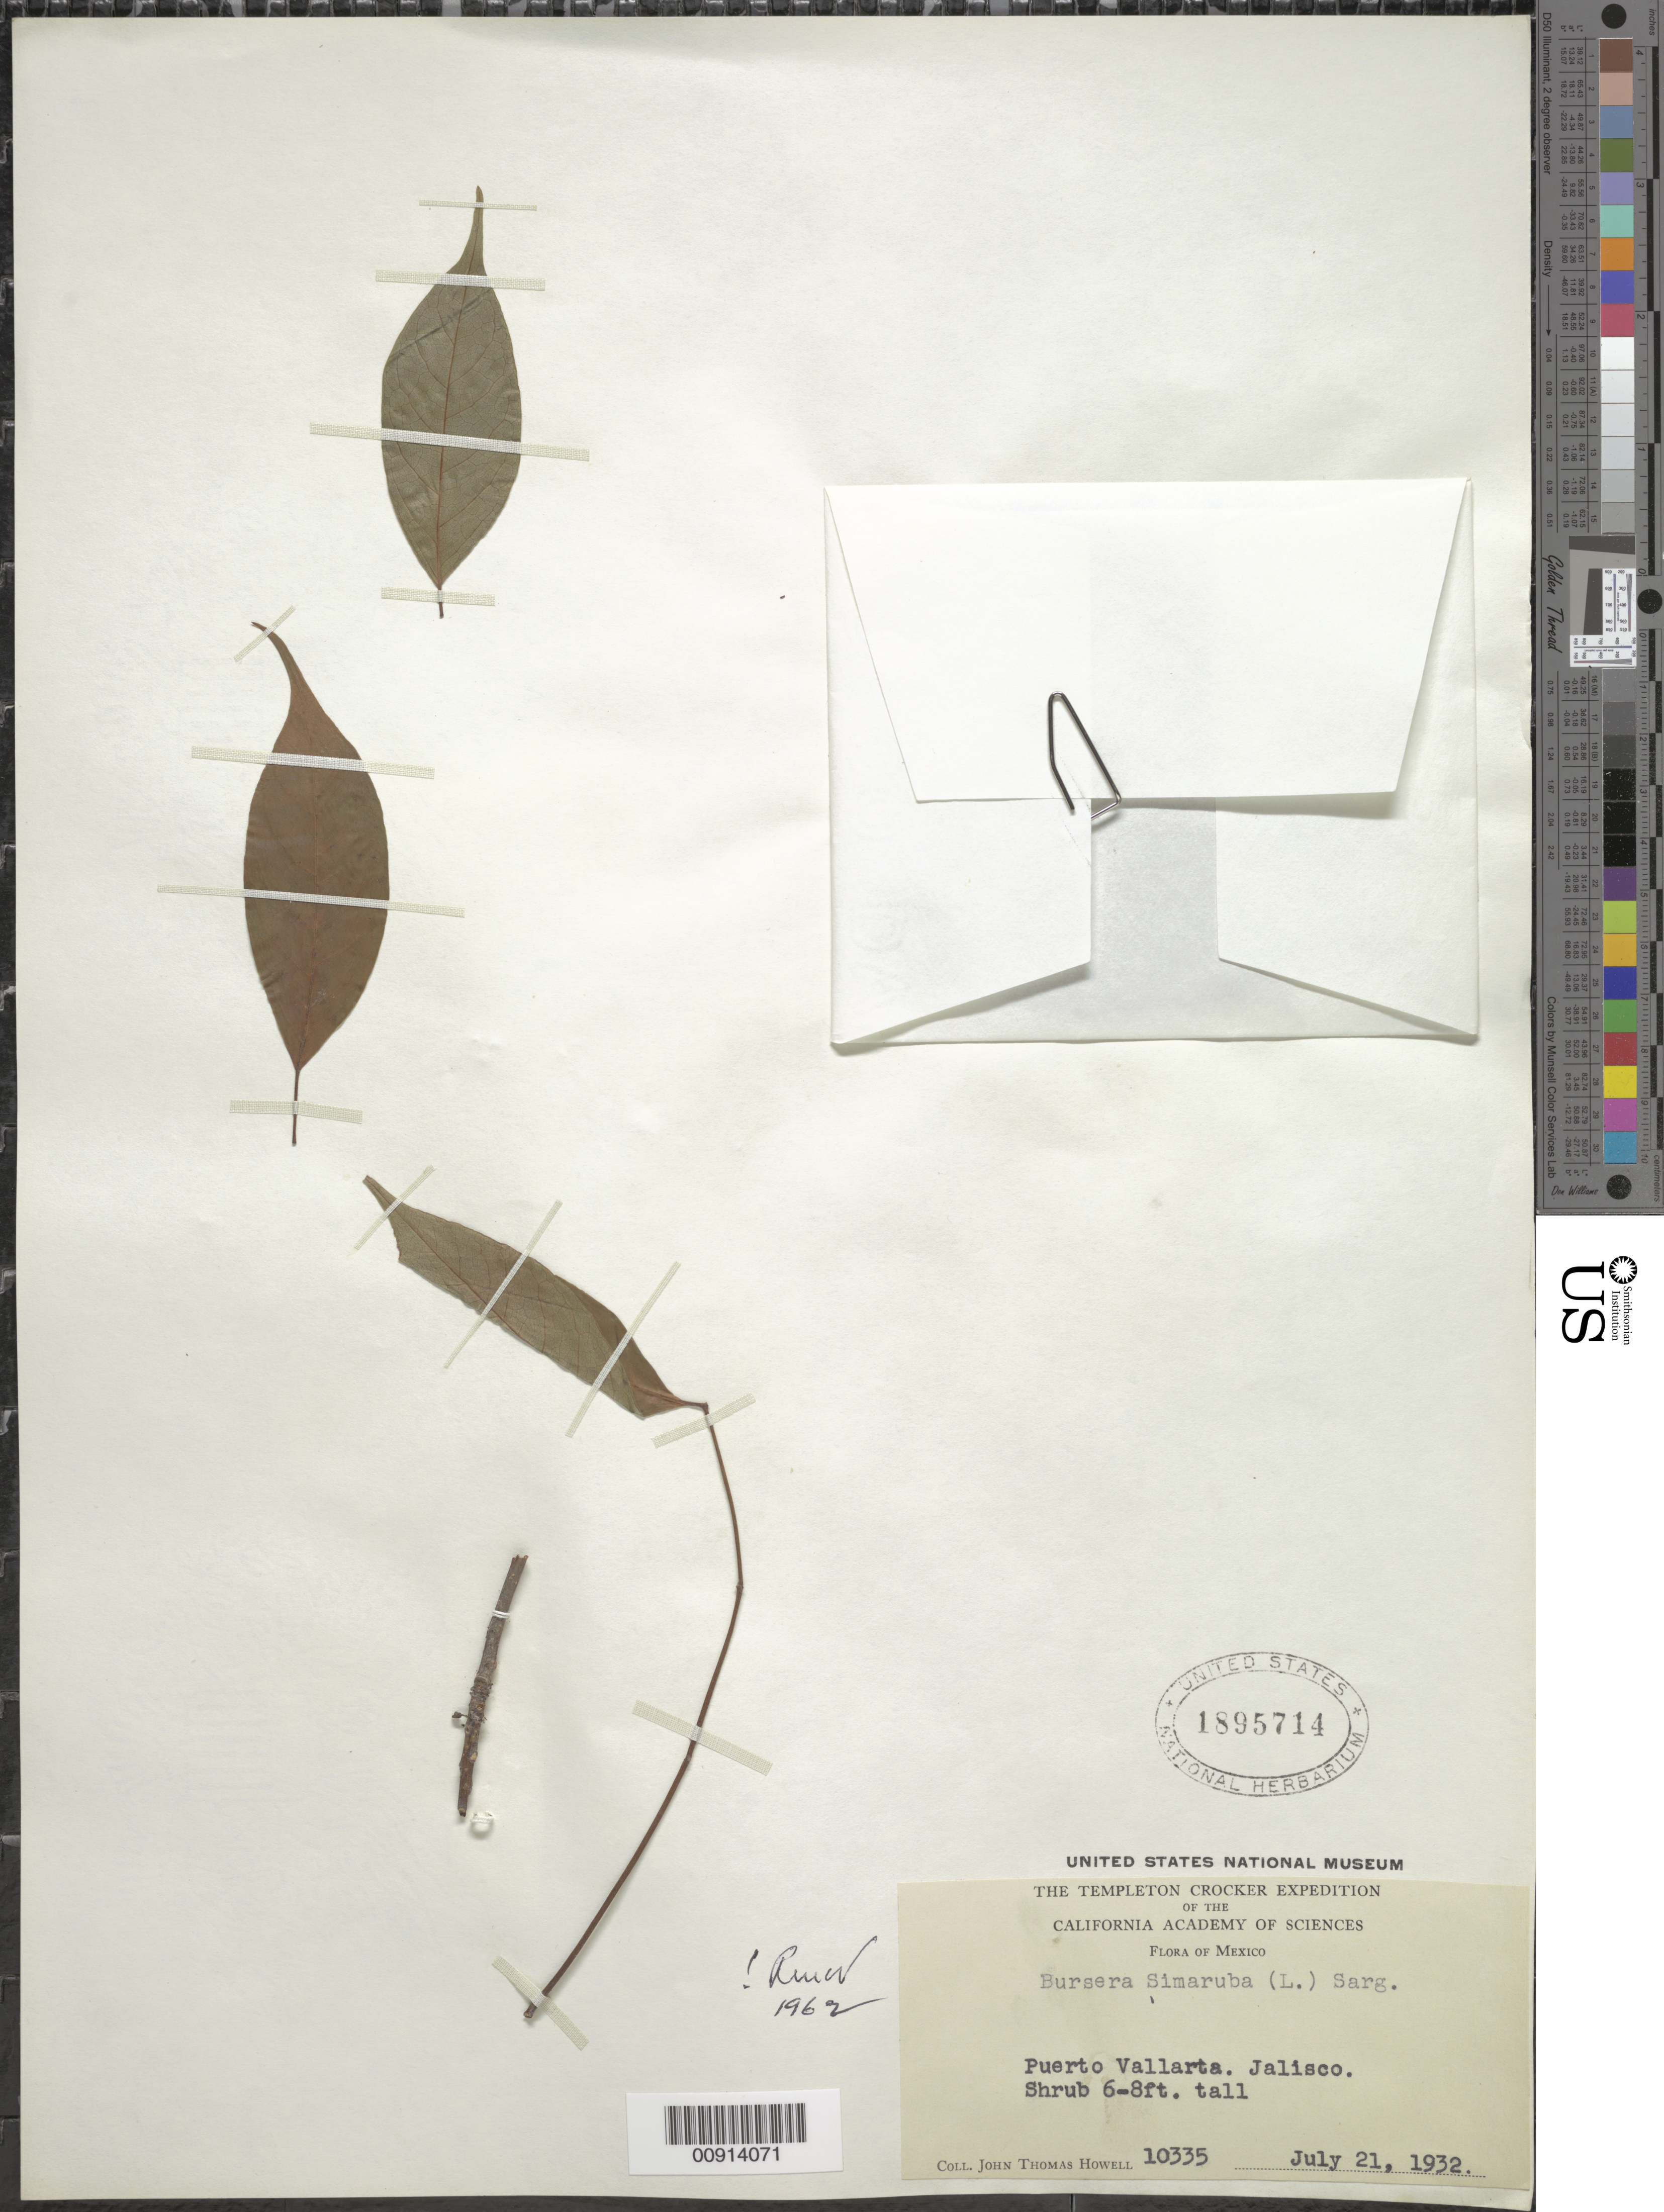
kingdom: Plantae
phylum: Tracheophyta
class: Magnoliopsida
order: Sapindales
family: Burseraceae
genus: Bursera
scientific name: Bursera simaruba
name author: (L.) Sarg.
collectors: J. T. Howell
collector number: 10335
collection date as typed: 21 Jul 1932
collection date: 1932-07-21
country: Mexico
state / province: Jalisco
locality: Puerto Vallarta, Jalisco.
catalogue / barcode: US 1895714